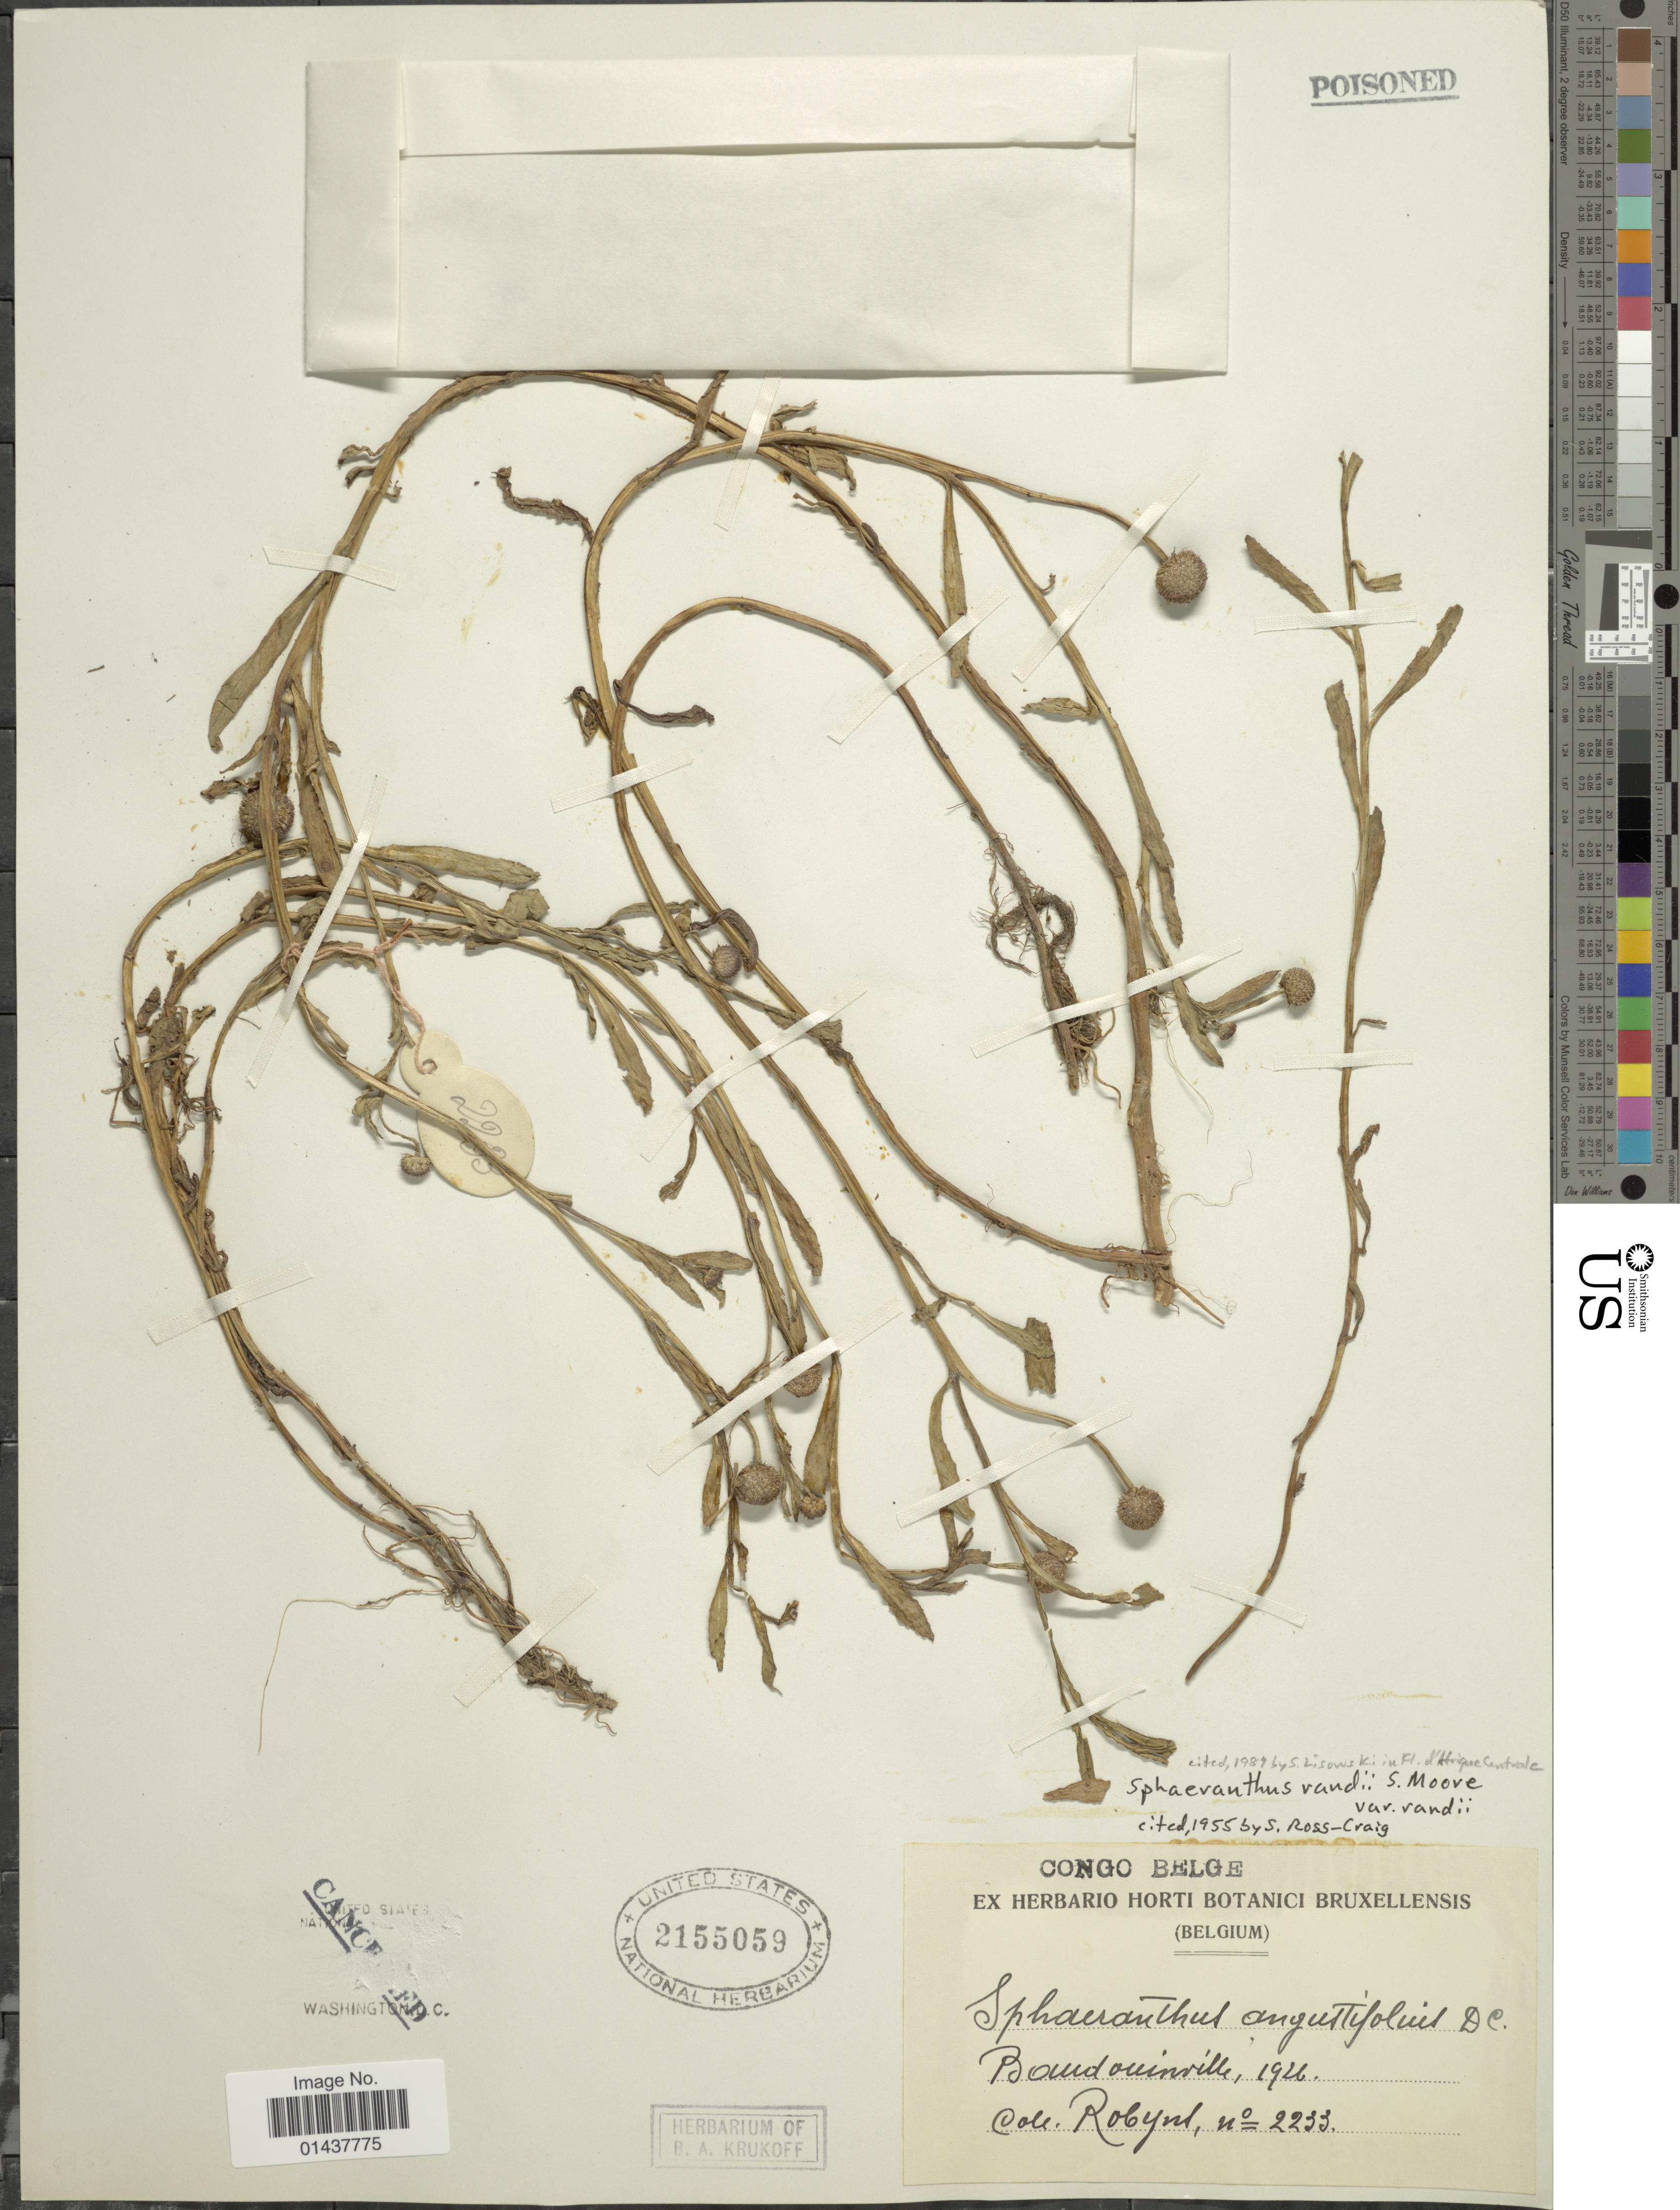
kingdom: Plantae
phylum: Tracheophyta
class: Magnoliopsida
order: Asterales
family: Asteraceae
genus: Sphaeranthus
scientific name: Sphaeranthus randii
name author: S. Moore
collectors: -. Robyns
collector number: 2233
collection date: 1926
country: Congo, Democratic Republic of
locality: Congo Belge, Baudouinville.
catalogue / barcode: US 2155059